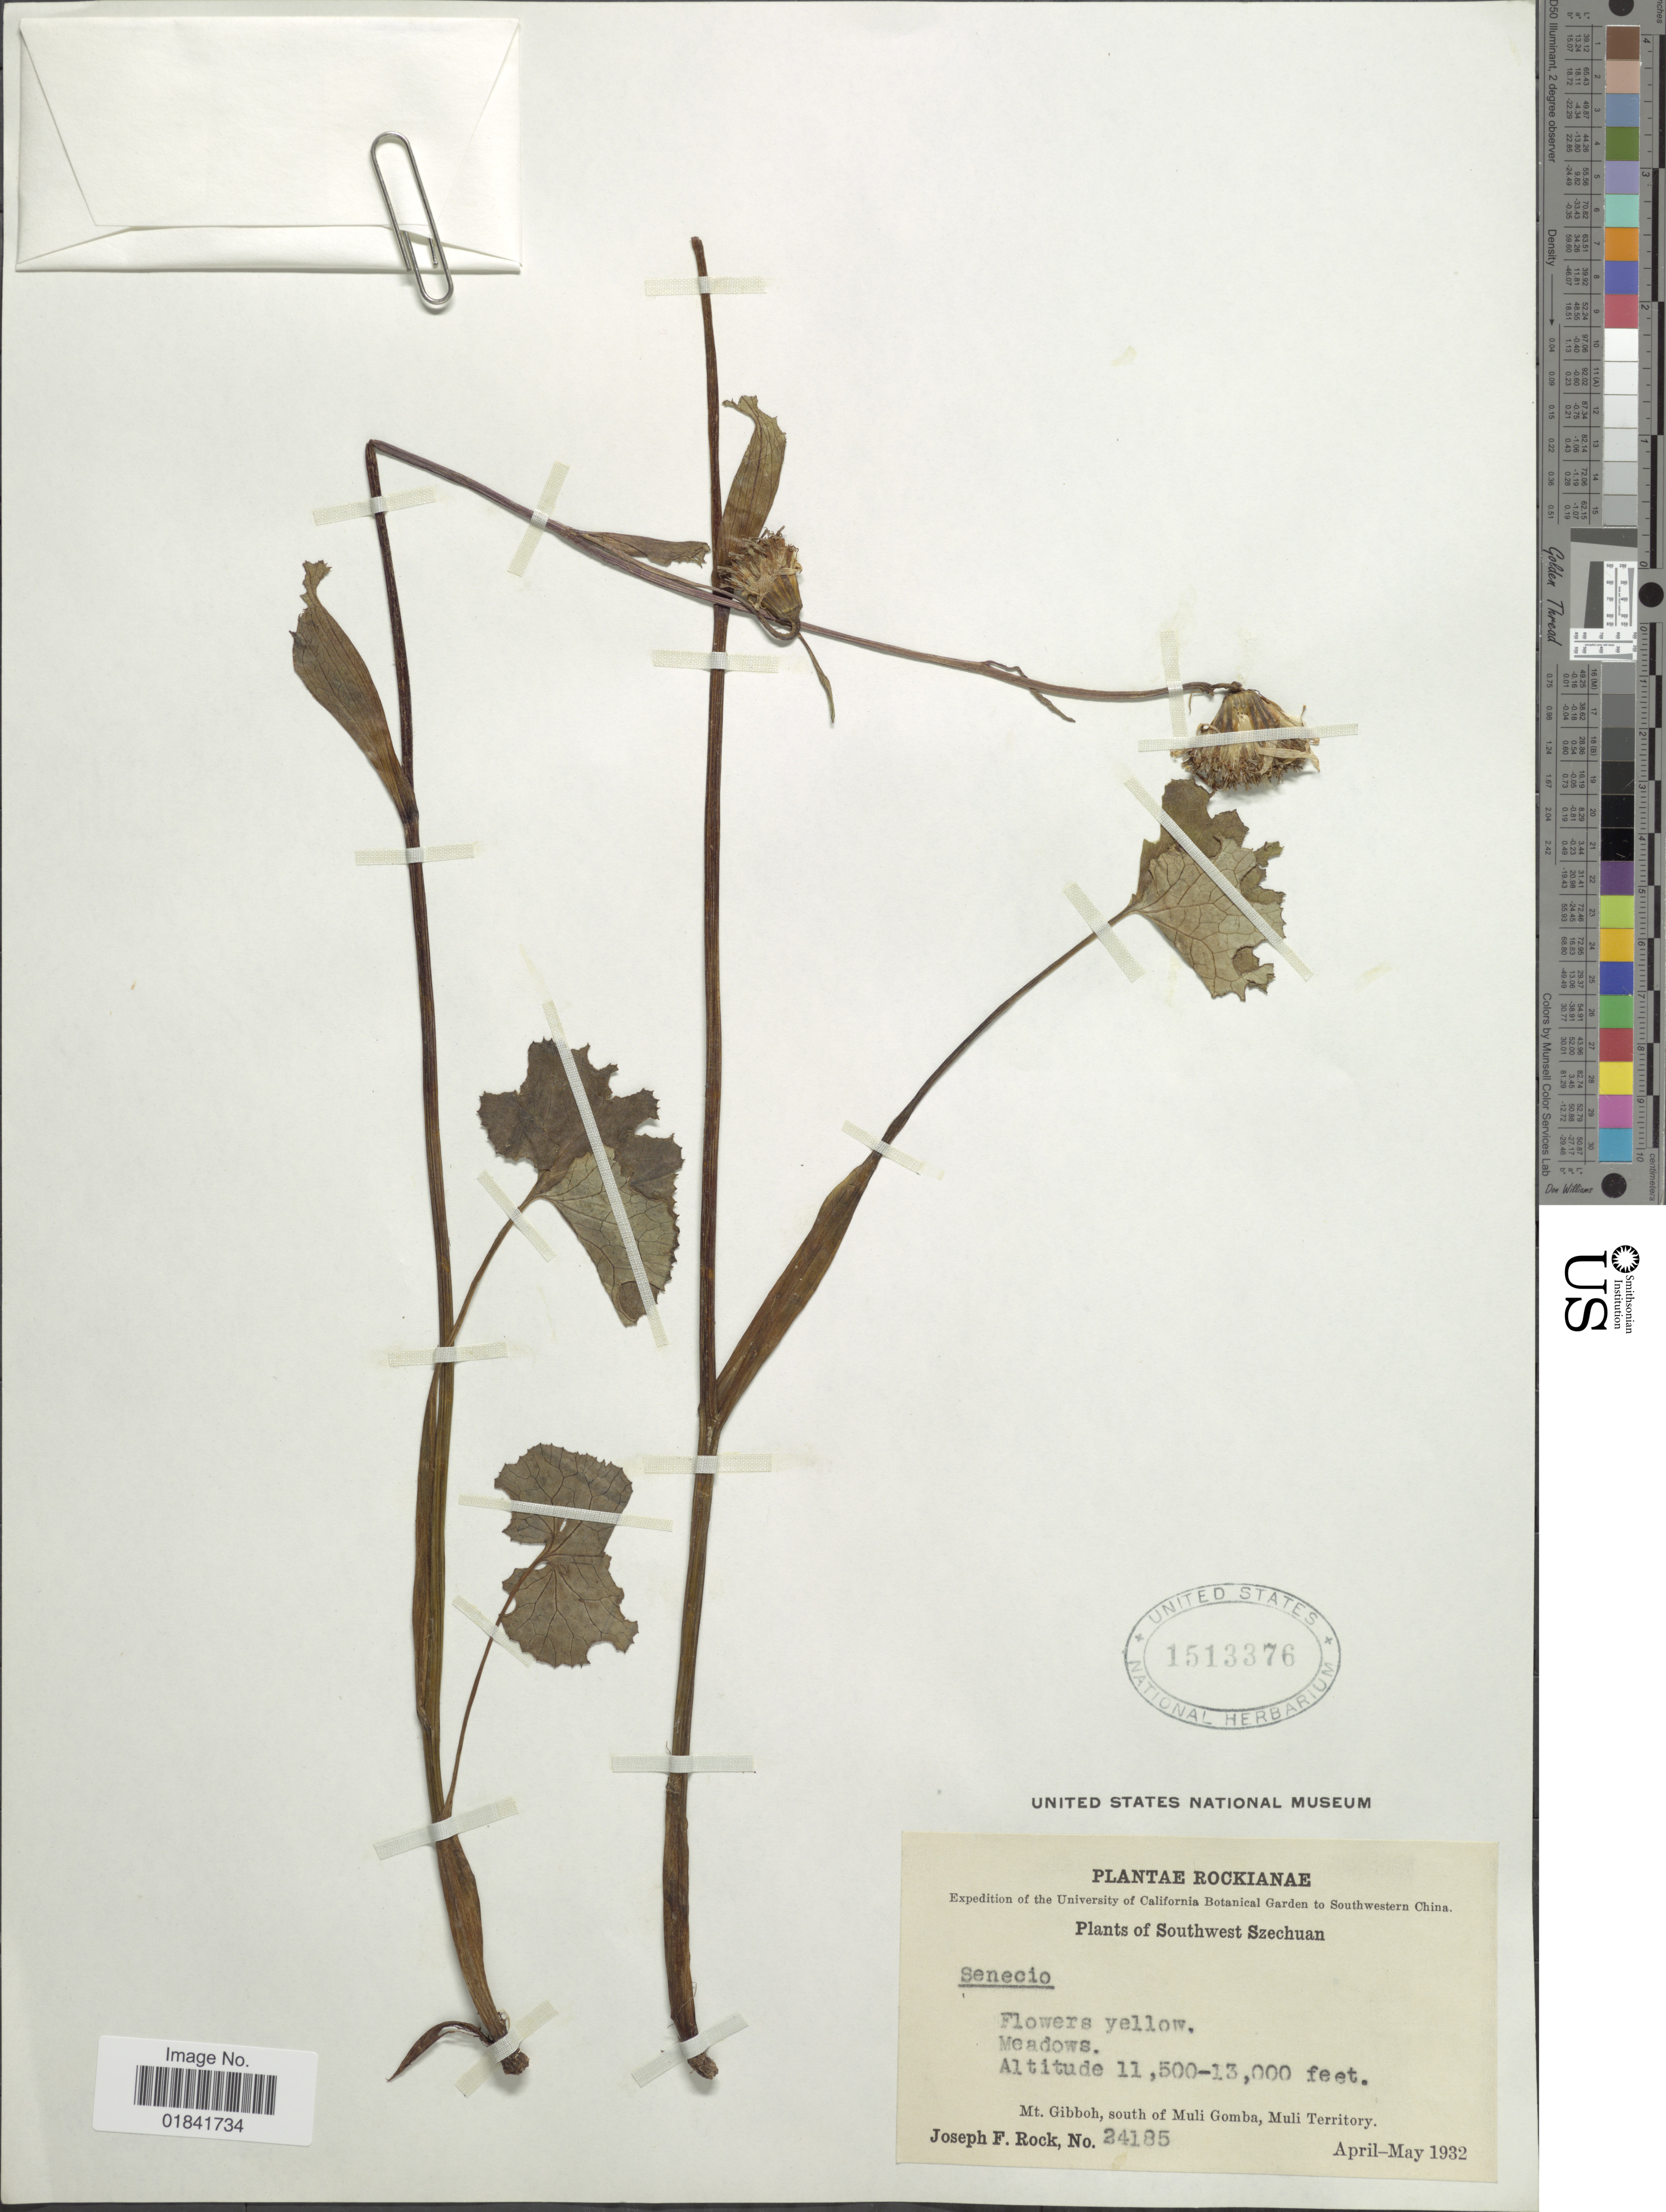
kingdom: Plantae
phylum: Tracheophyta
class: Magnoliopsida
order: Asterales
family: Asteraceae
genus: Senecio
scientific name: Senecio sp.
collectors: J. F. Rock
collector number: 24185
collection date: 1932-04/1932-05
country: China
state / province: Sichuan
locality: Southwest Szechuan, Mt. Gibboh, south of Muli Gomba, Muli Territory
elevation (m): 3505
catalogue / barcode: US 1513376